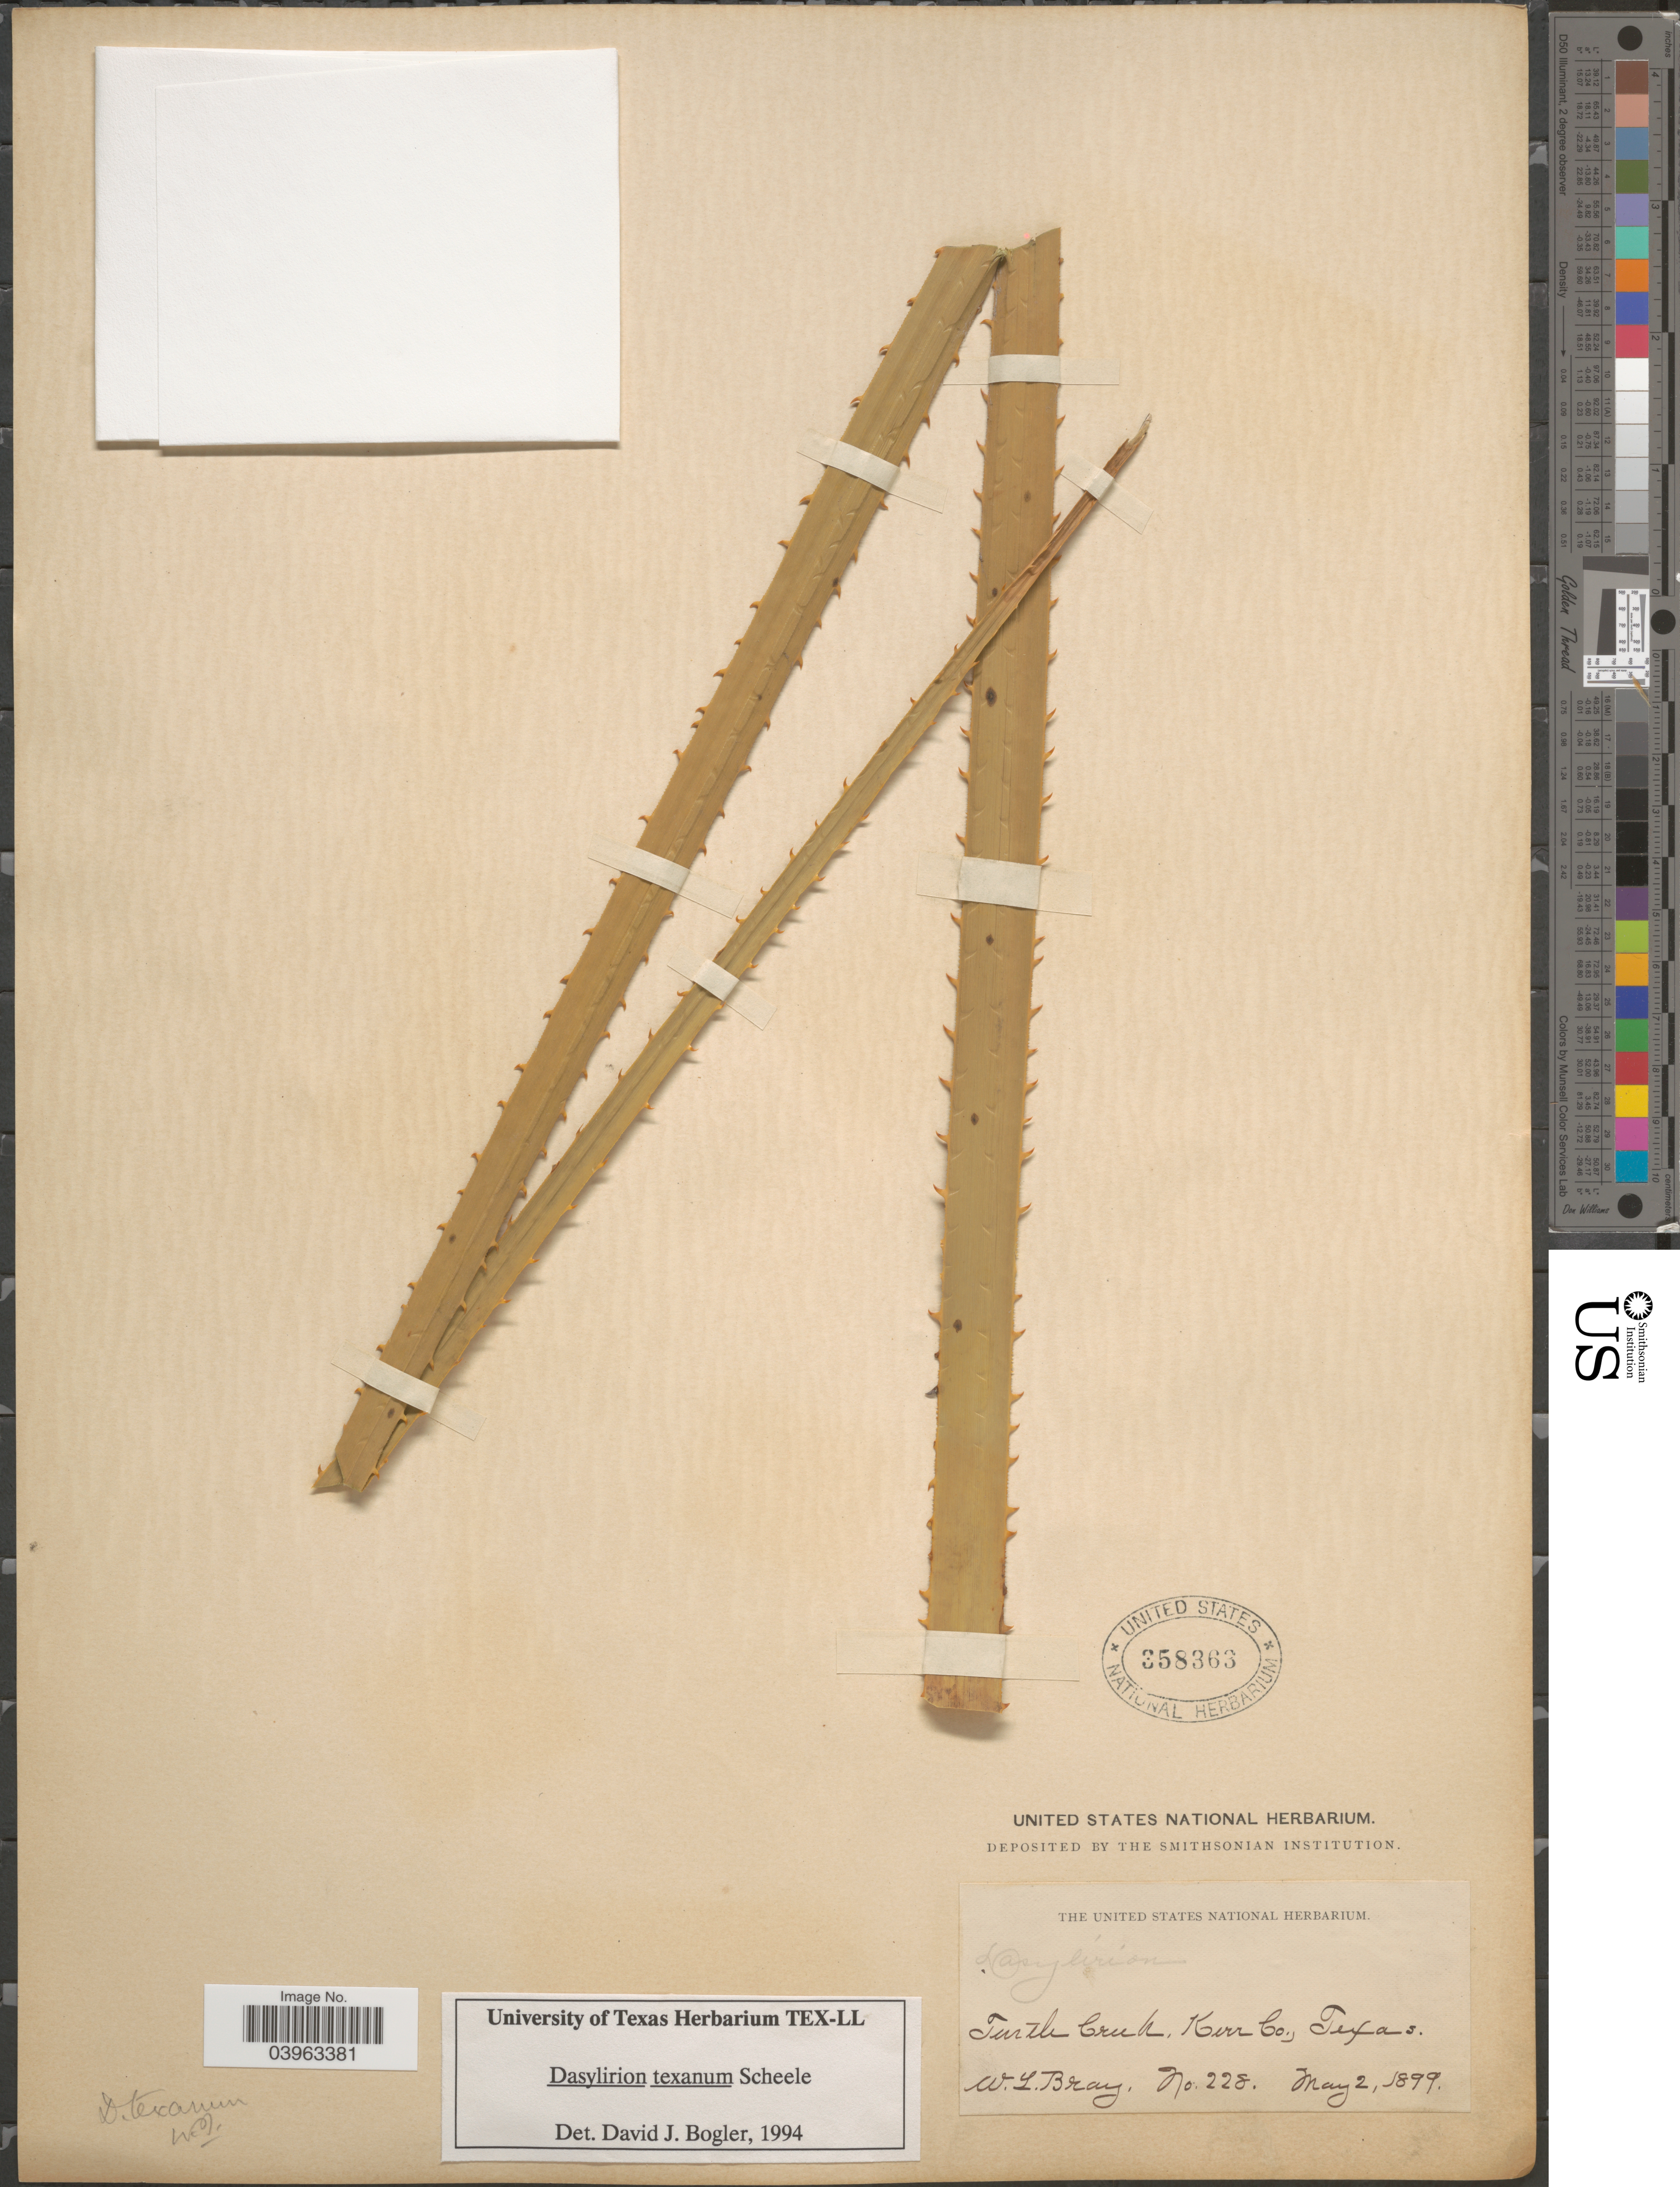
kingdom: Plantae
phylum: Tracheophyta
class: Liliopsida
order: Asparagales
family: Asparagaceae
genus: Dasylirion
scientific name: Dasylirion texanum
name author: Scheele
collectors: W. L. Bray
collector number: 228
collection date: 1899-05-02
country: United States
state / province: Texas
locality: Turtle Creek, Kerr Co.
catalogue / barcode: US 358363